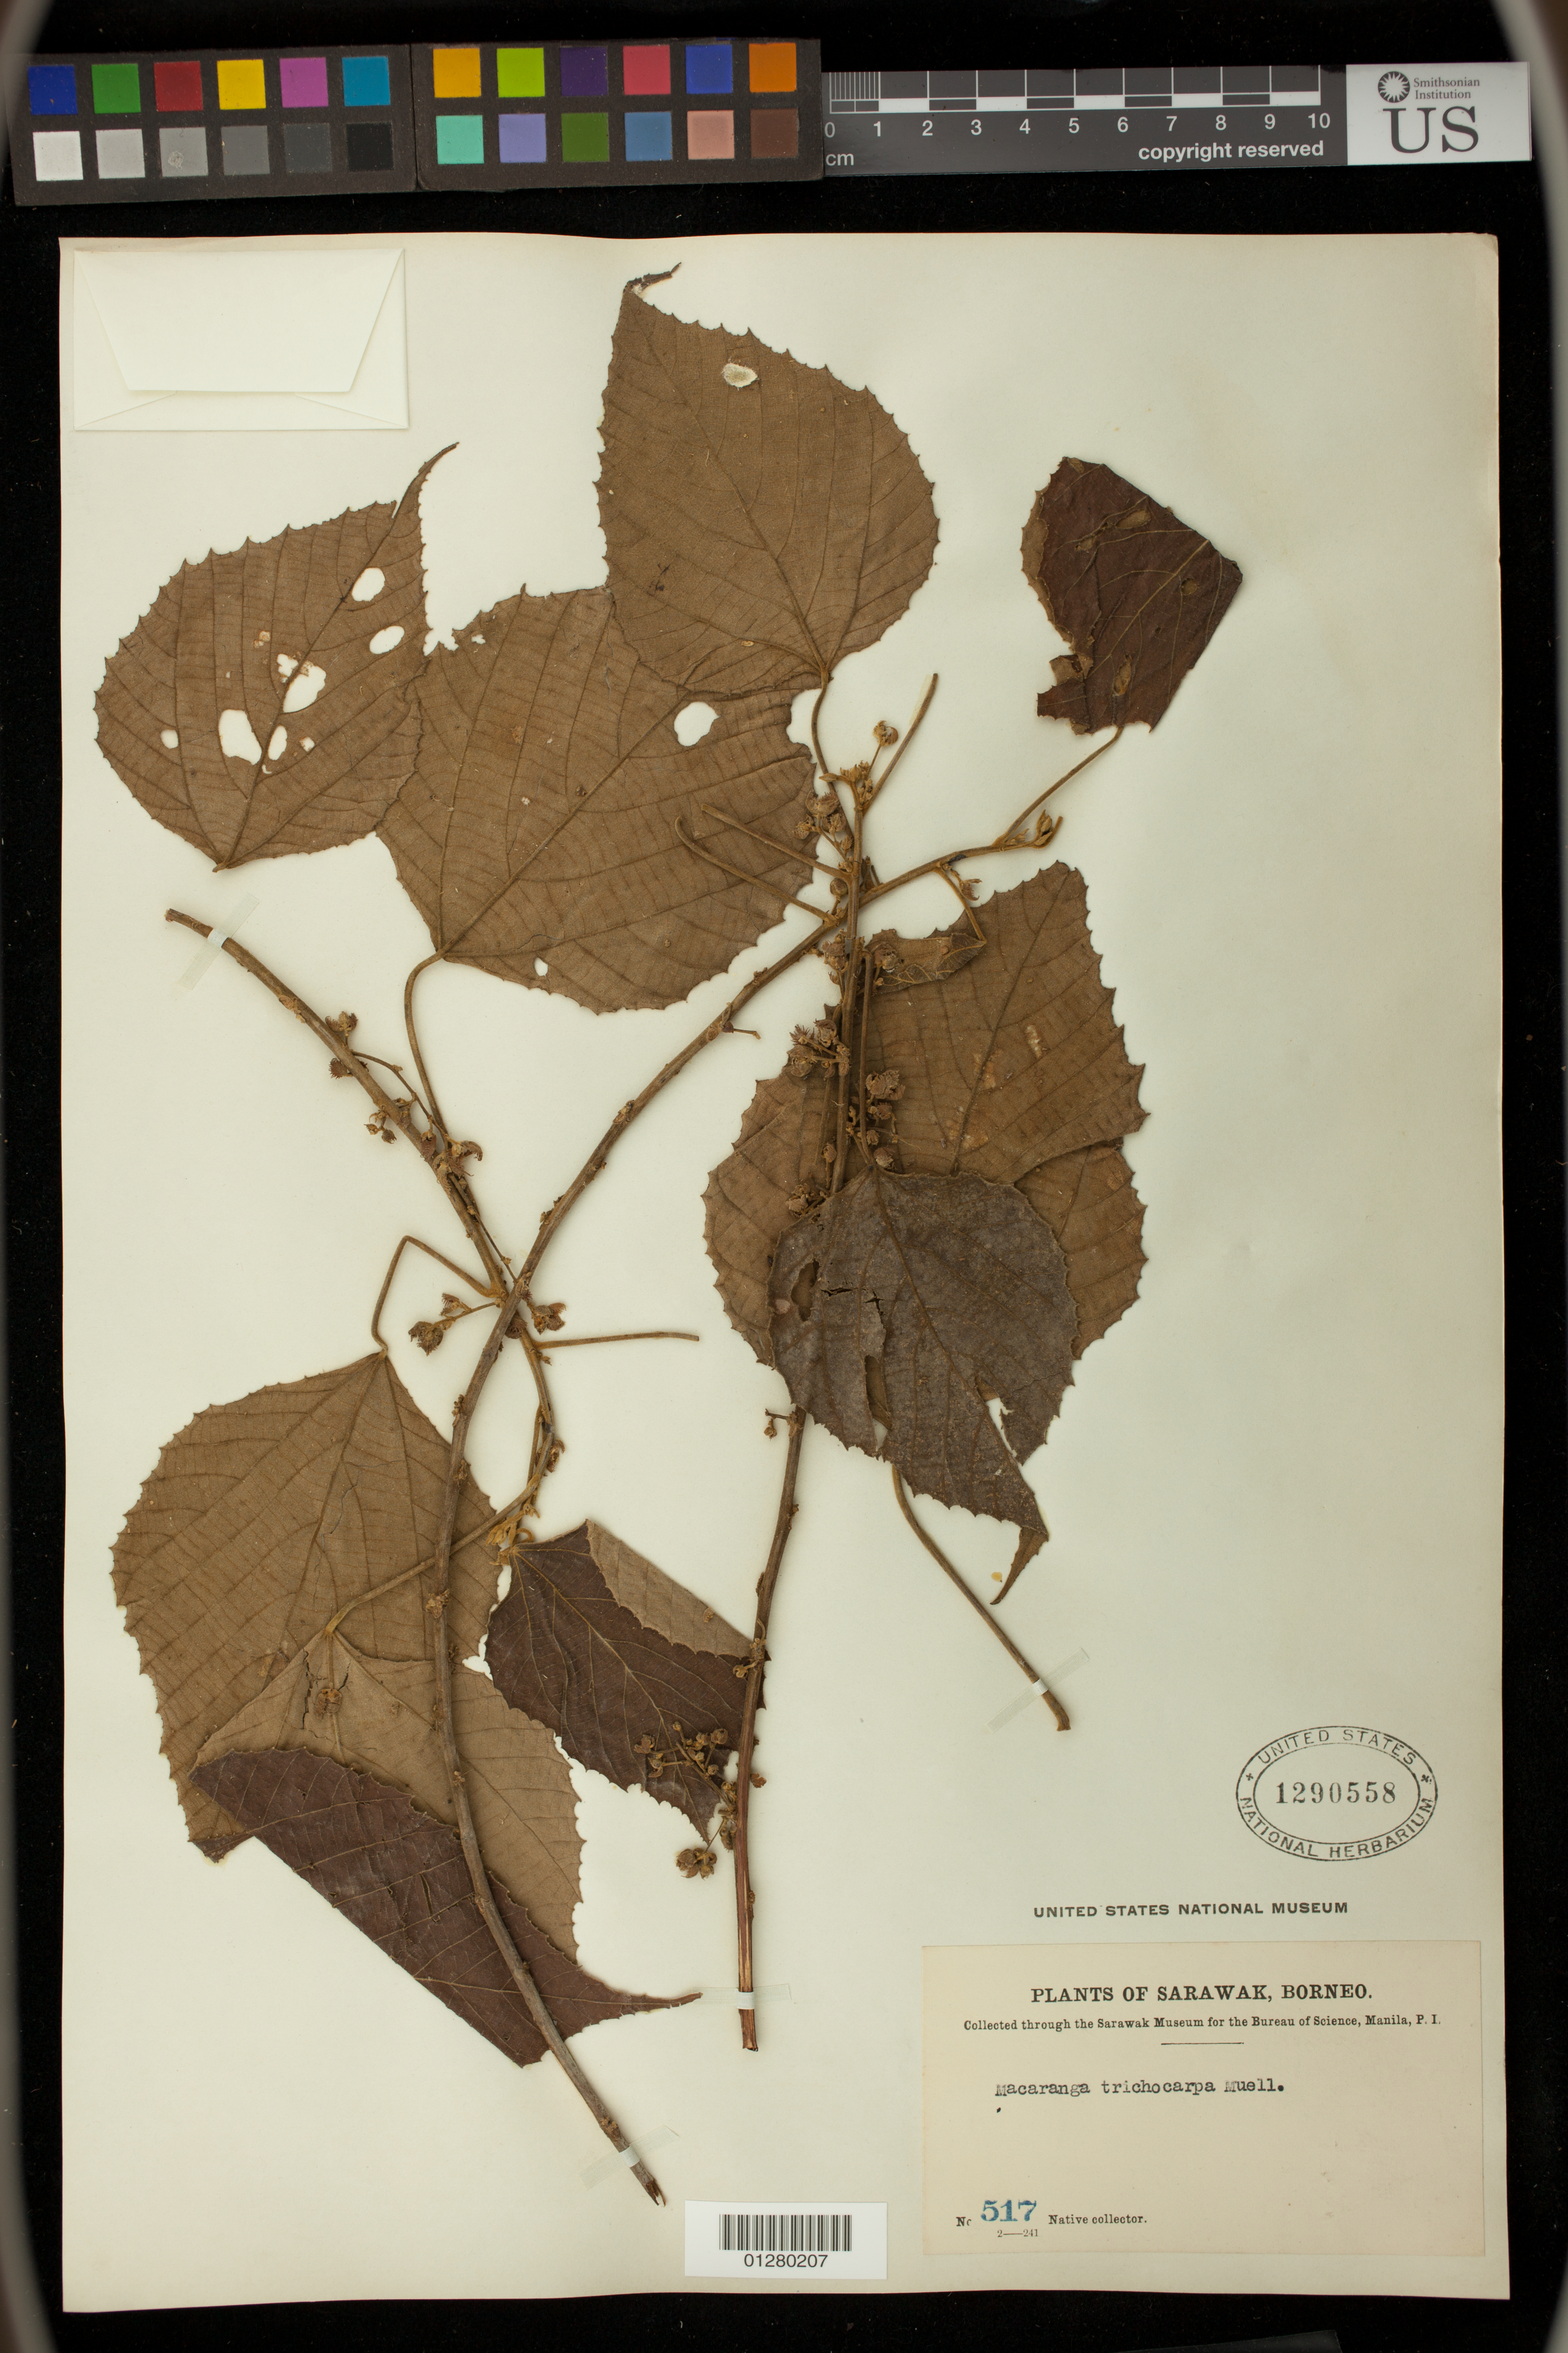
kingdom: Plantae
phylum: Tracheophyta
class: Magnoliopsida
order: Malpighiales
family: Euphorbiaceae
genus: Macaranga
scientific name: Macaranga trichocarpa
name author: (Rchb. f. & Zoll.) Müll. Arg.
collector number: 517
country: Malaysia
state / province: Sarawak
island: Borneo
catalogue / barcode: US 1290558